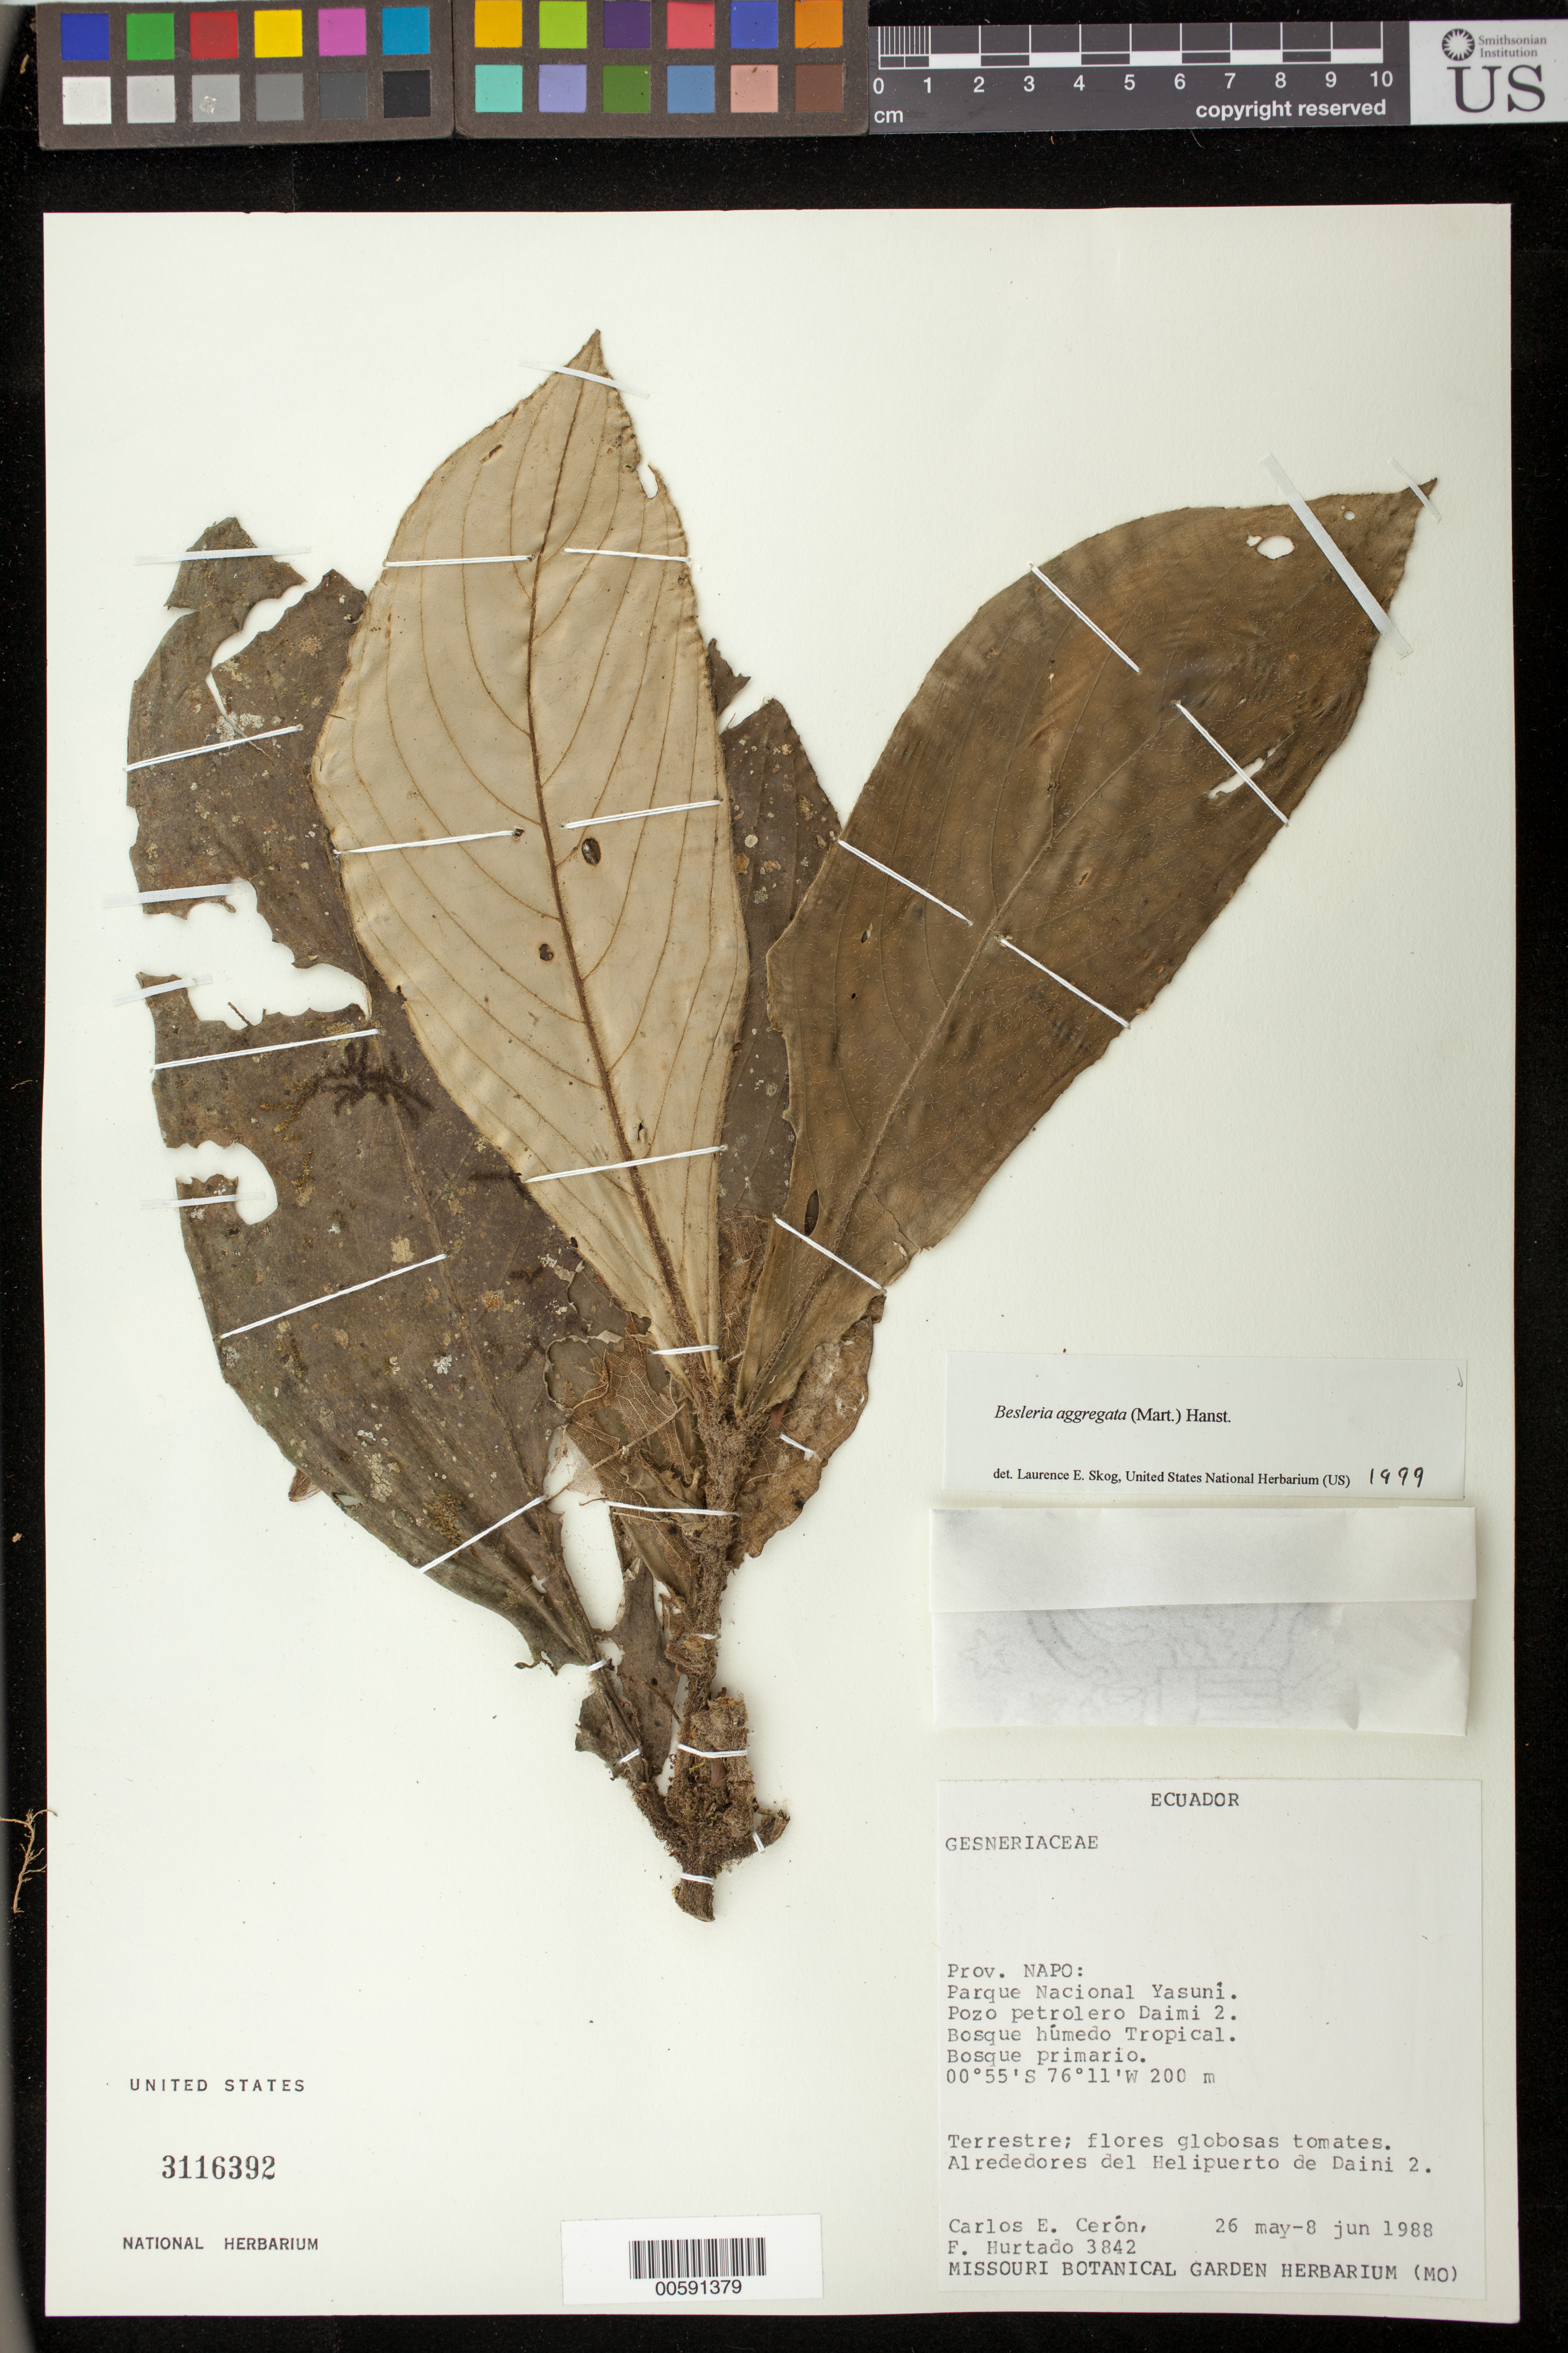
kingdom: Plantae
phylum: Tracheophyta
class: Magnoliopsida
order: Lamiales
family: Gesneriaceae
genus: Besleria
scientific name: Besleria aggregata var. aggregata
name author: (Mart.) Hanst.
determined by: Clark, J. L., (SEL), The Marie Selby Botanical Garden (UNITED STATES)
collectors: C. E. Cerón M. & F. Hurtado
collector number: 3842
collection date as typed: May-Jun 1988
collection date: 1988-05/1988-06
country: Ecuador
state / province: Napo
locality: Parque Nacional Yasuní, Pozo petrolero Daimi 2; alrededores del Helipuerto de Daini 2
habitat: Bosque húmedo tropical; bosque primario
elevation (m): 200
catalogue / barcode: US 3116392